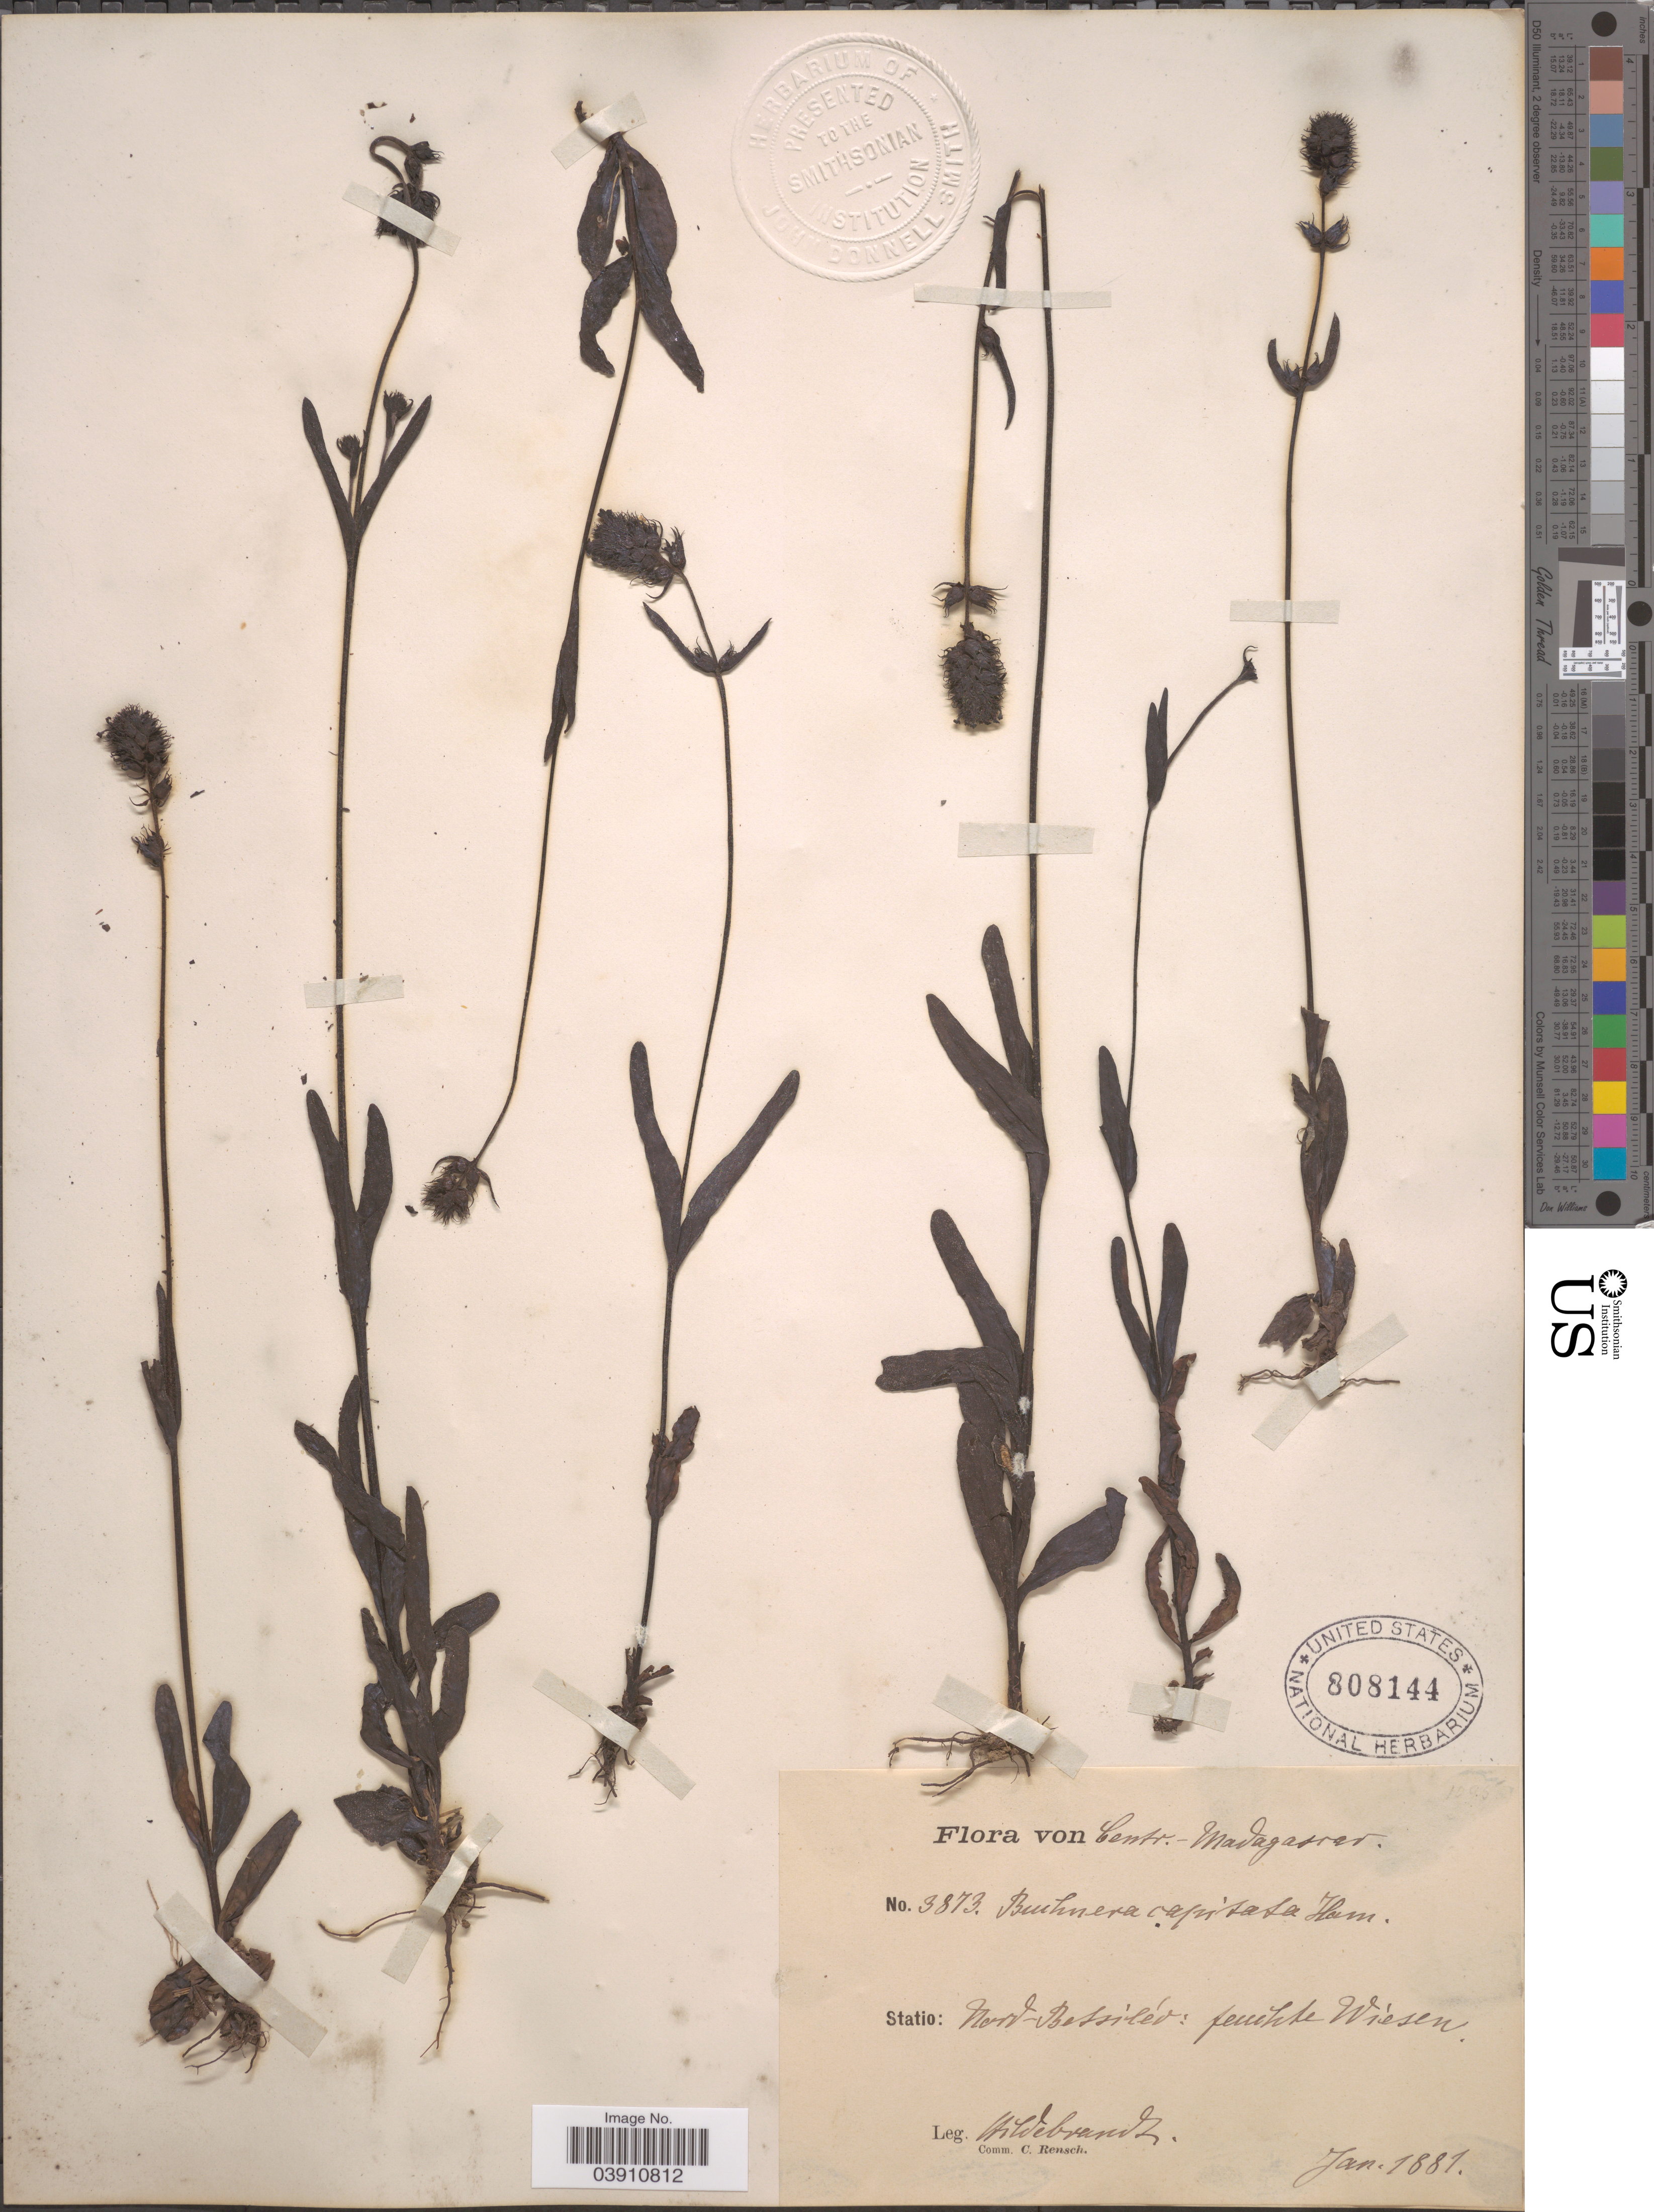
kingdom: Plantae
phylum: Tracheophyta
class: Magnoliopsida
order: Lamiales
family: Orobanchaceae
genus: Buchnera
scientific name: Buchnera capitata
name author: Benth.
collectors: J. Hildebrandt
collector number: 3873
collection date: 1881-01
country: Madagascar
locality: Centr.-Madagascar. Statio: Nord-Bestileo: feuchte Wiesen.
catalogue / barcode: US 808144